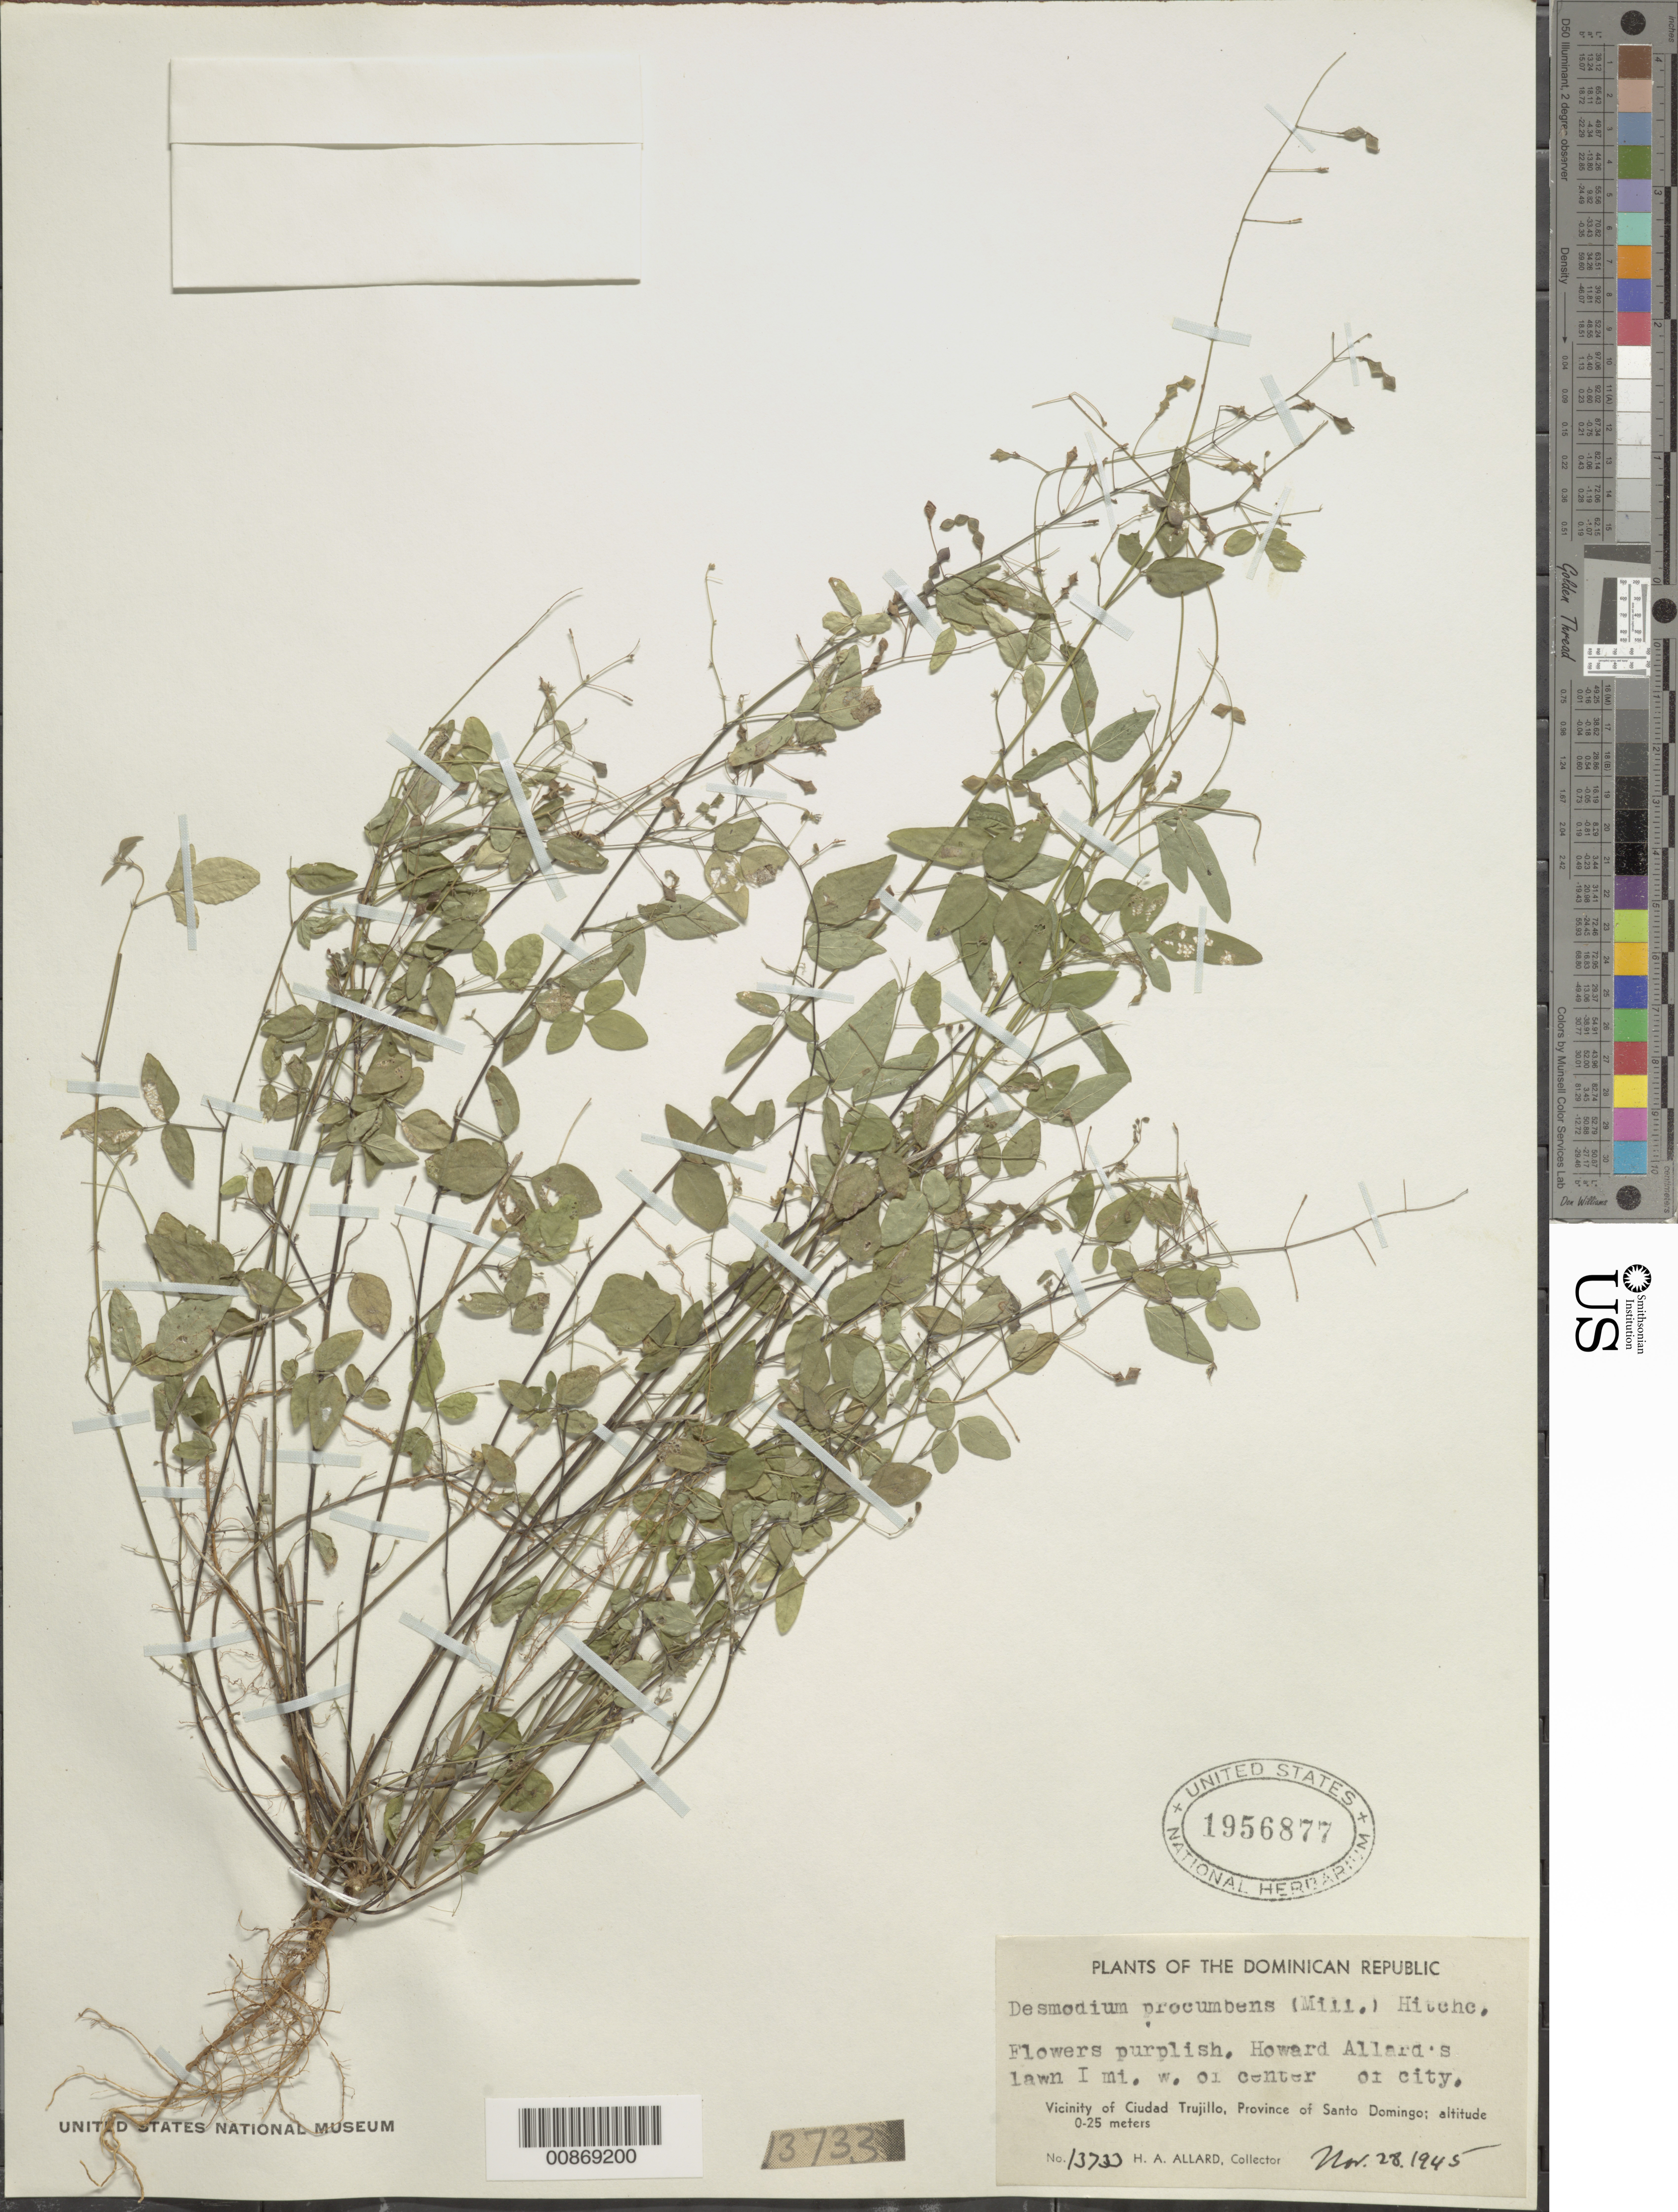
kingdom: Plantae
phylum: Tracheophyta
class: Magnoliopsida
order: Fabales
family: Fabaceae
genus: Desmodium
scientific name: Desmodium procumbens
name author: (Mill.) Hitchc.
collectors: H. A. Allard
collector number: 13733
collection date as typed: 28 Nov 1945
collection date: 1945-11-28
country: Dominican Republic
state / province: Distrito Nacional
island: Hispaniola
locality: Vicinity of Ciudad Trujillo, Province of Santo Domingo (obsolete). Howard Allard's lawn, 1 mi. W of center of city.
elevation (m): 0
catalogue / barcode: US 1956877